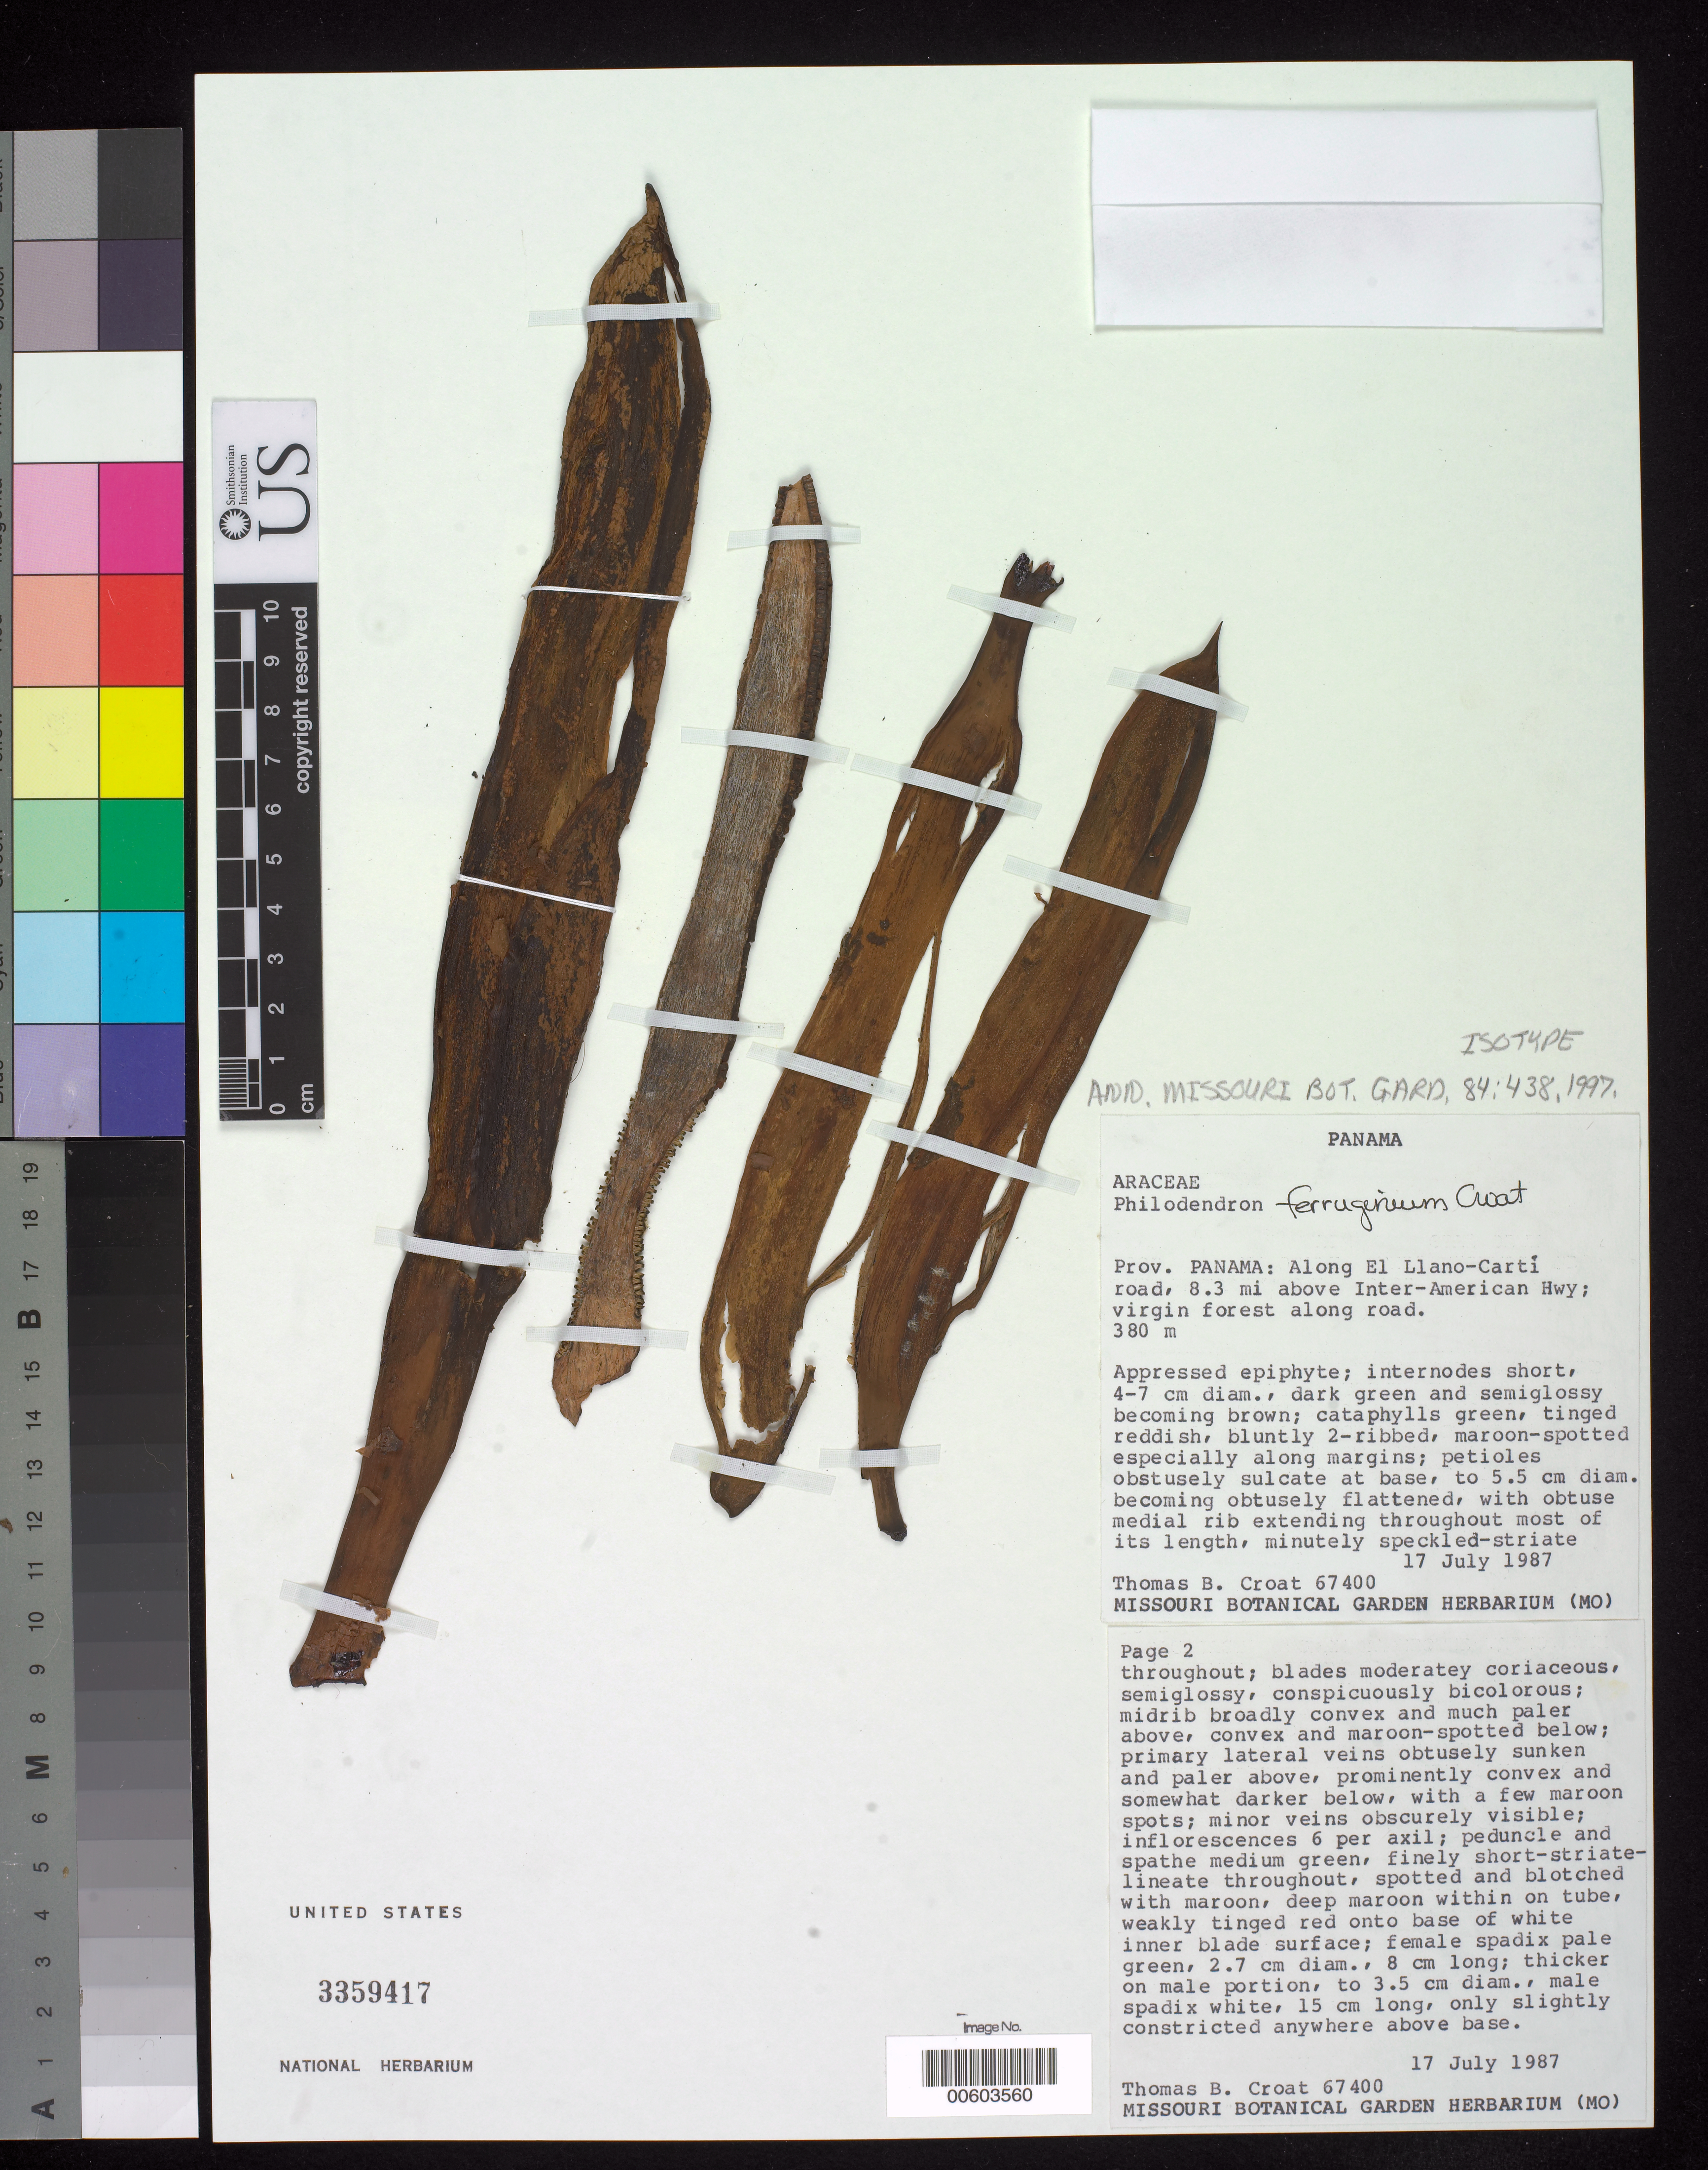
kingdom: Plantae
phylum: Tracheophyta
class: Liliopsida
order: Alismatales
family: Araceae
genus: Philodendron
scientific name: Philodendron ferrugineum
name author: Croat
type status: Isotype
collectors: T. B. Croat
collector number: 67400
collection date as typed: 17 Jul 1987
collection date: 1987-07-17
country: Panama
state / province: Panamá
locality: Along Llano-Carti road, 8.3 mi above Inter-American Hwy.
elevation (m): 380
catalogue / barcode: US 3359417